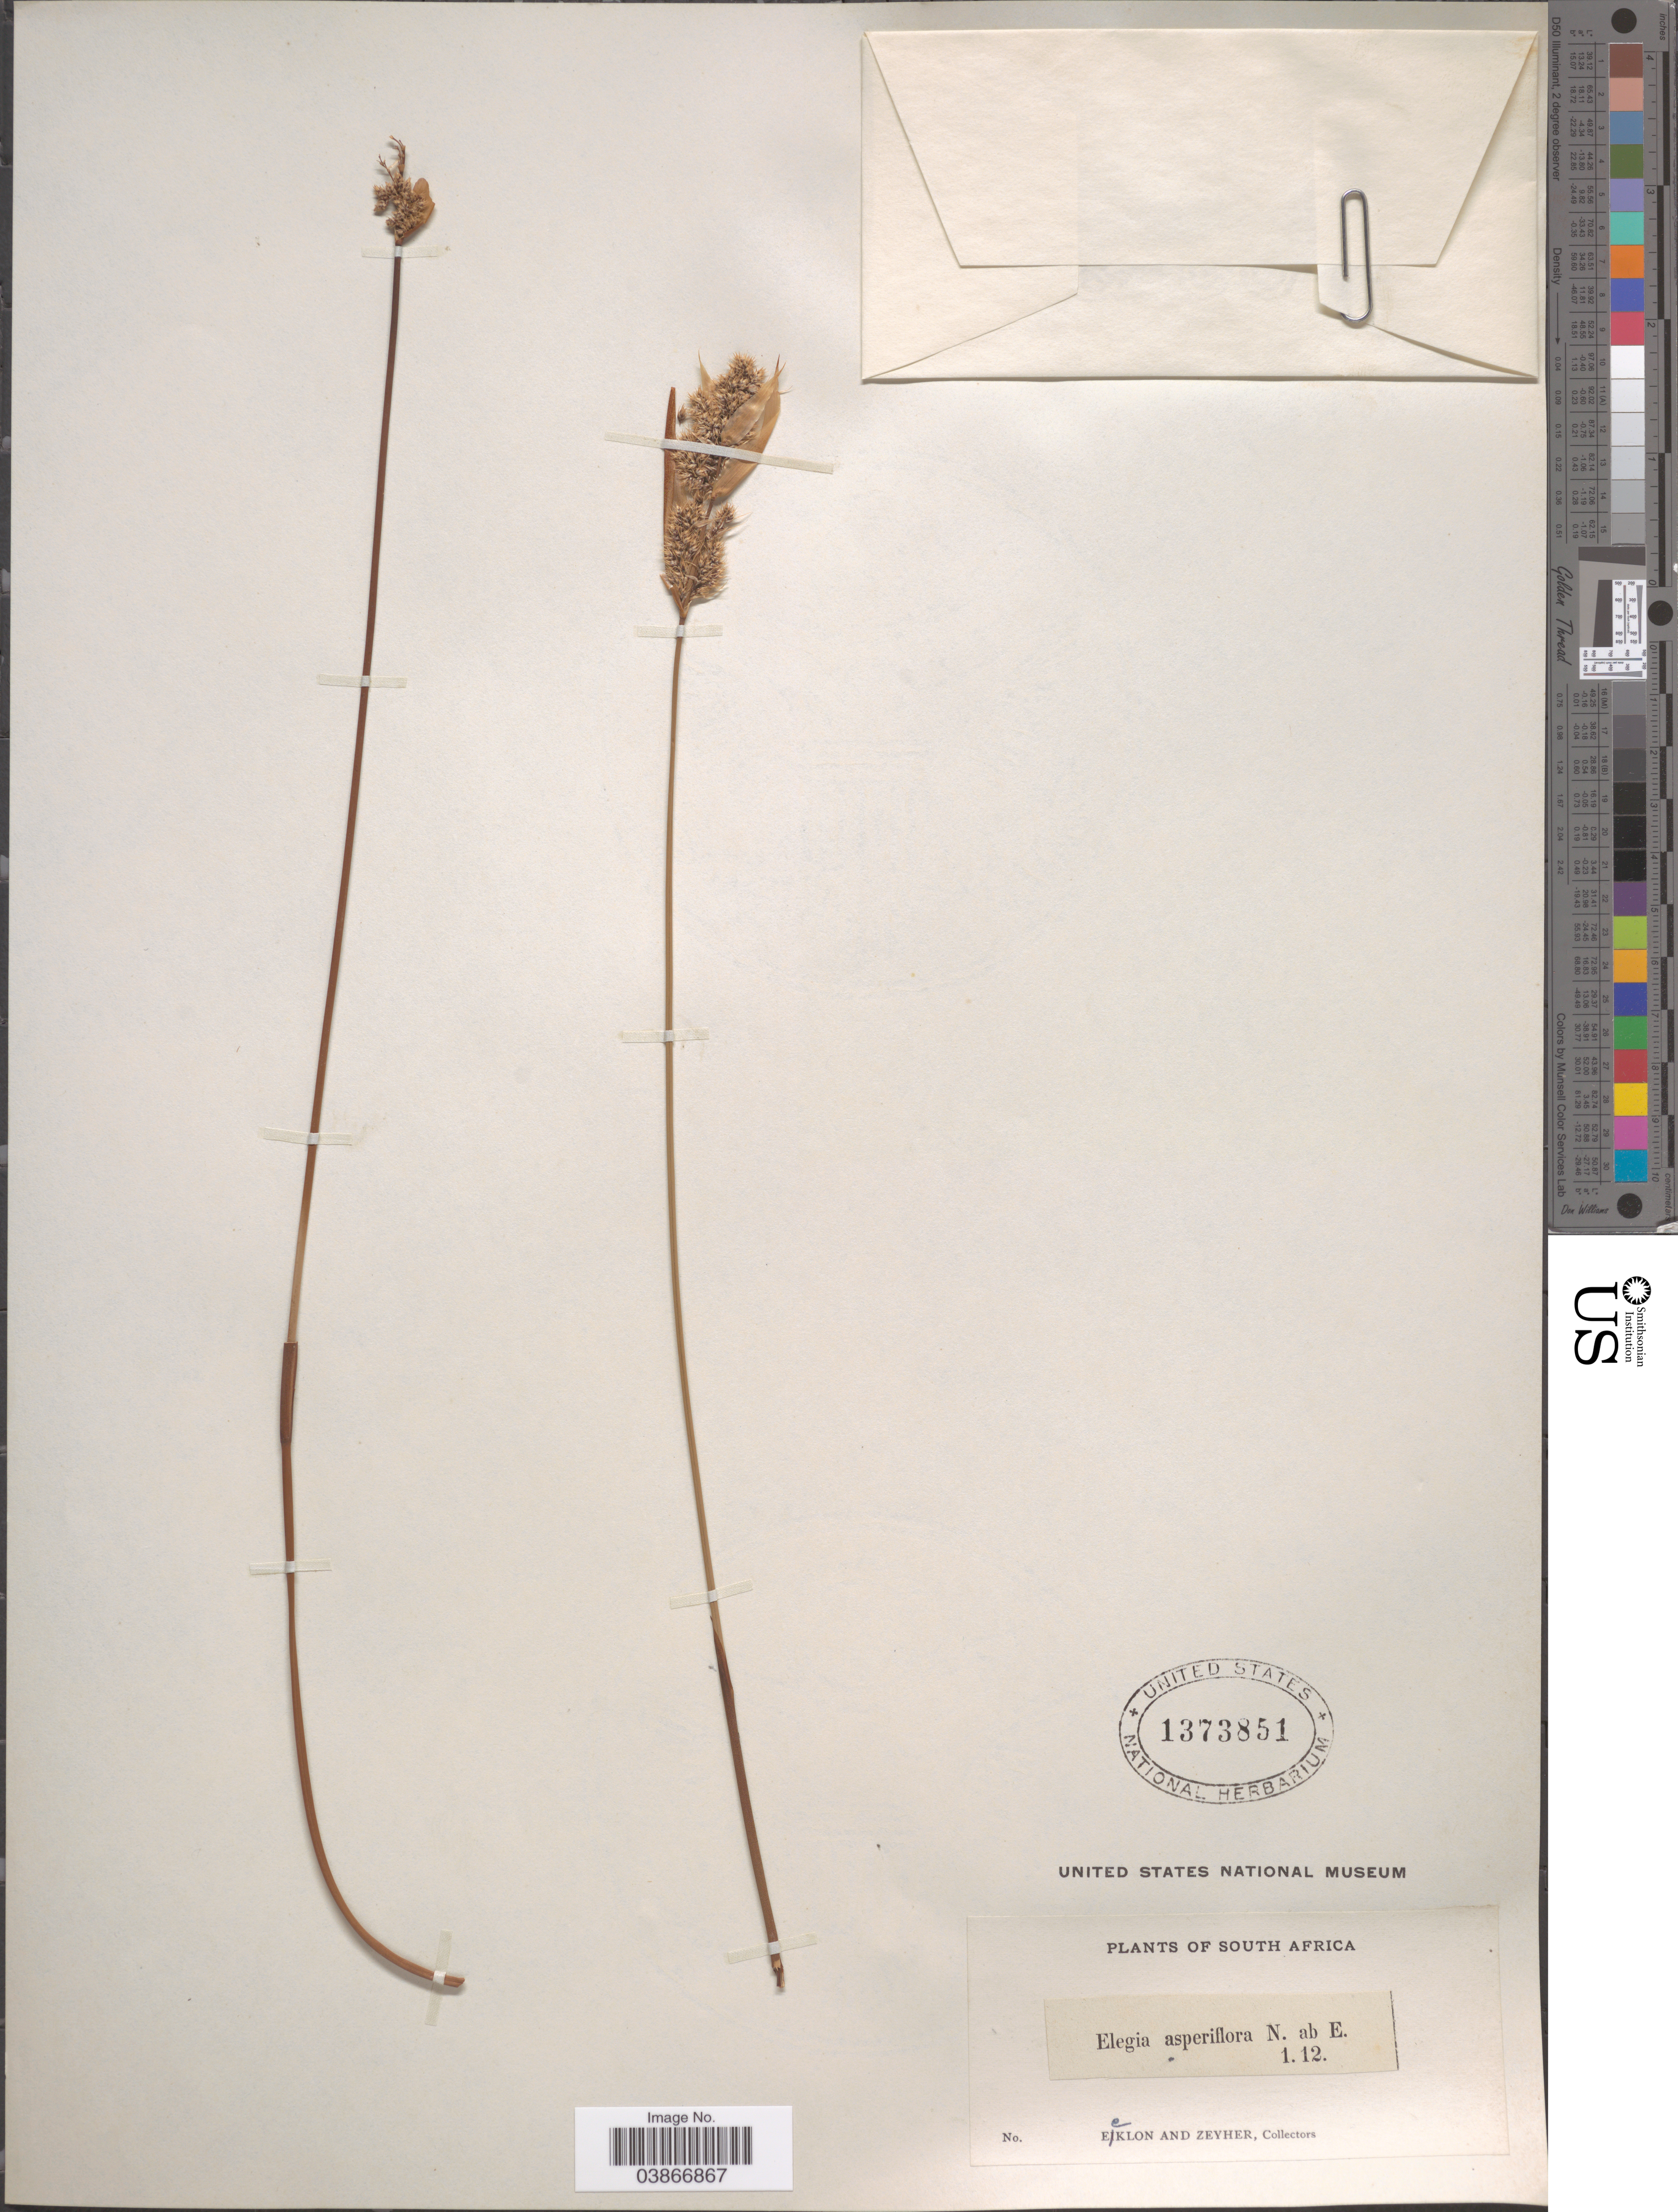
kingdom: Plantae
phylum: Tracheophyta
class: Liliopsida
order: Poales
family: Restionaceae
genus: Elegia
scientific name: Elegia asperiflora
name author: (Nees) Kunth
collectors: -. Ecklon & -. Zeyher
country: South Africa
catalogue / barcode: US 1373851